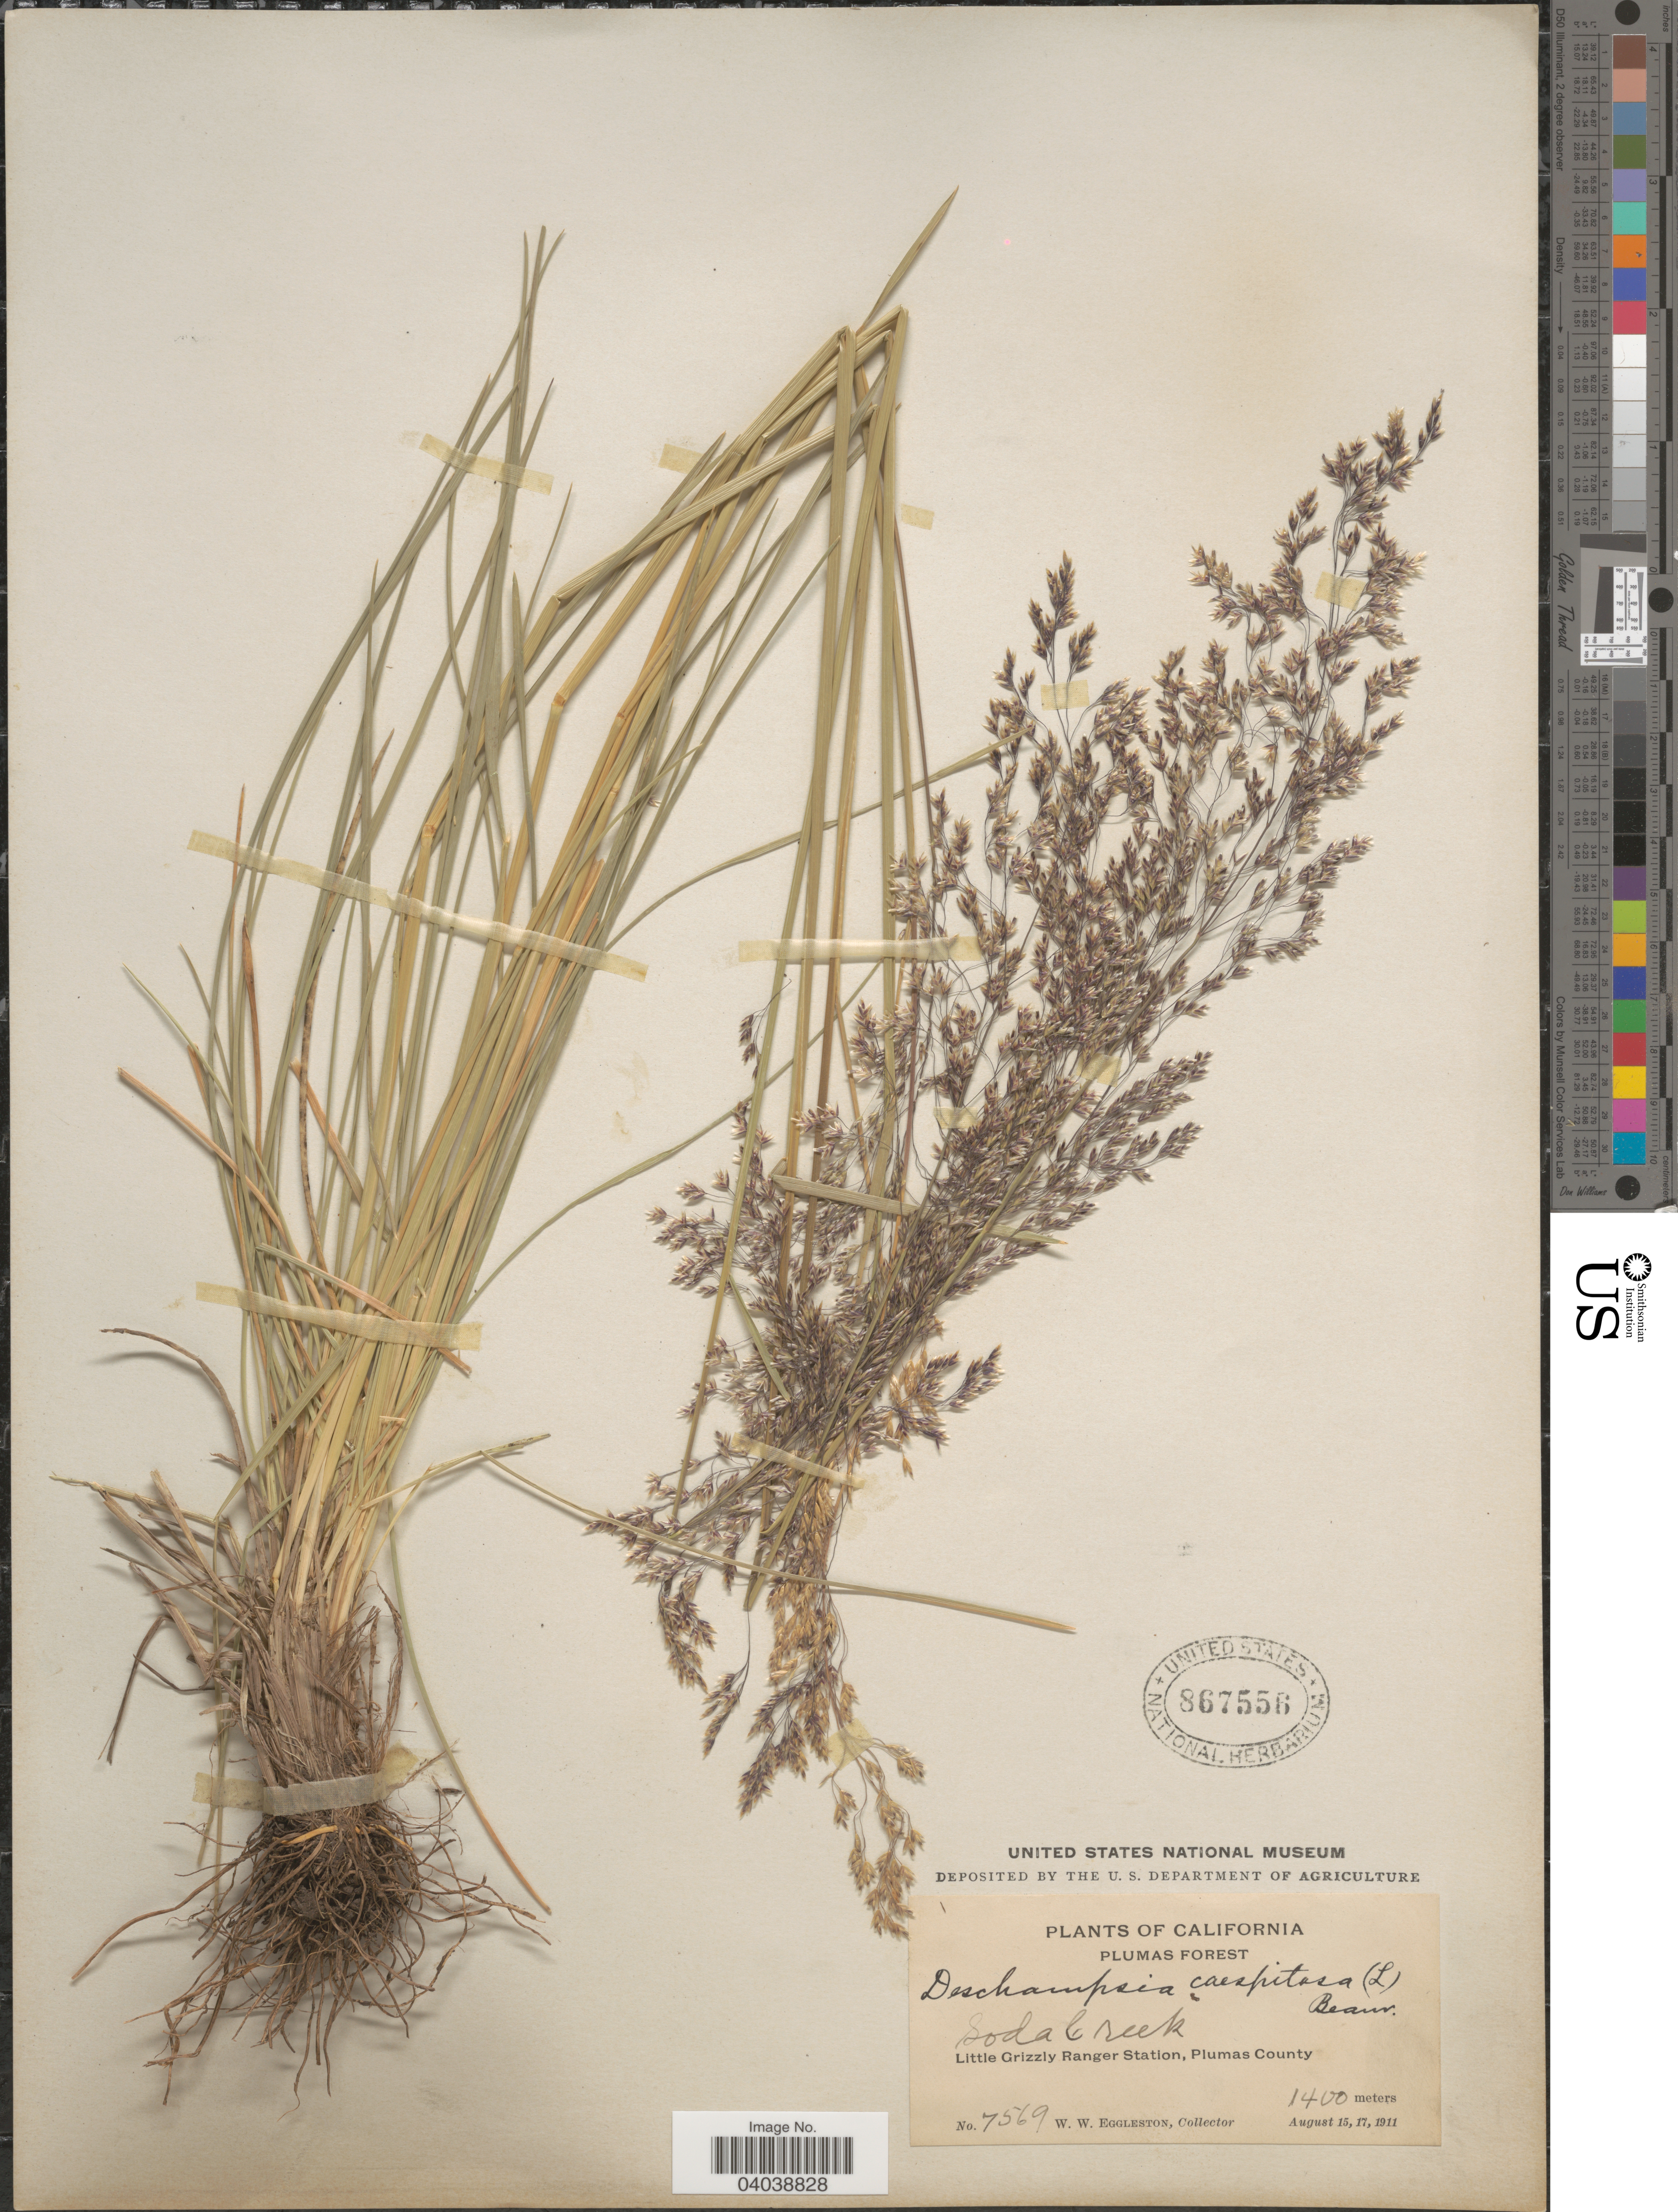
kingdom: Plantae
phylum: Tracheophyta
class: Liliopsida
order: Poales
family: Poaceae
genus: Deschampsia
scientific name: Deschampsia cespitosa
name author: (L.) P. Beauv.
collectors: W. W. Eggleston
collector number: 7569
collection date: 1911-08-15/1911-08-17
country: United States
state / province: California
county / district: Plumas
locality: Plumas Forest. Soda Creek. Little Grizzly Ranger Station, Plumas County.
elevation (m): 1400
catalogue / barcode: US 867556